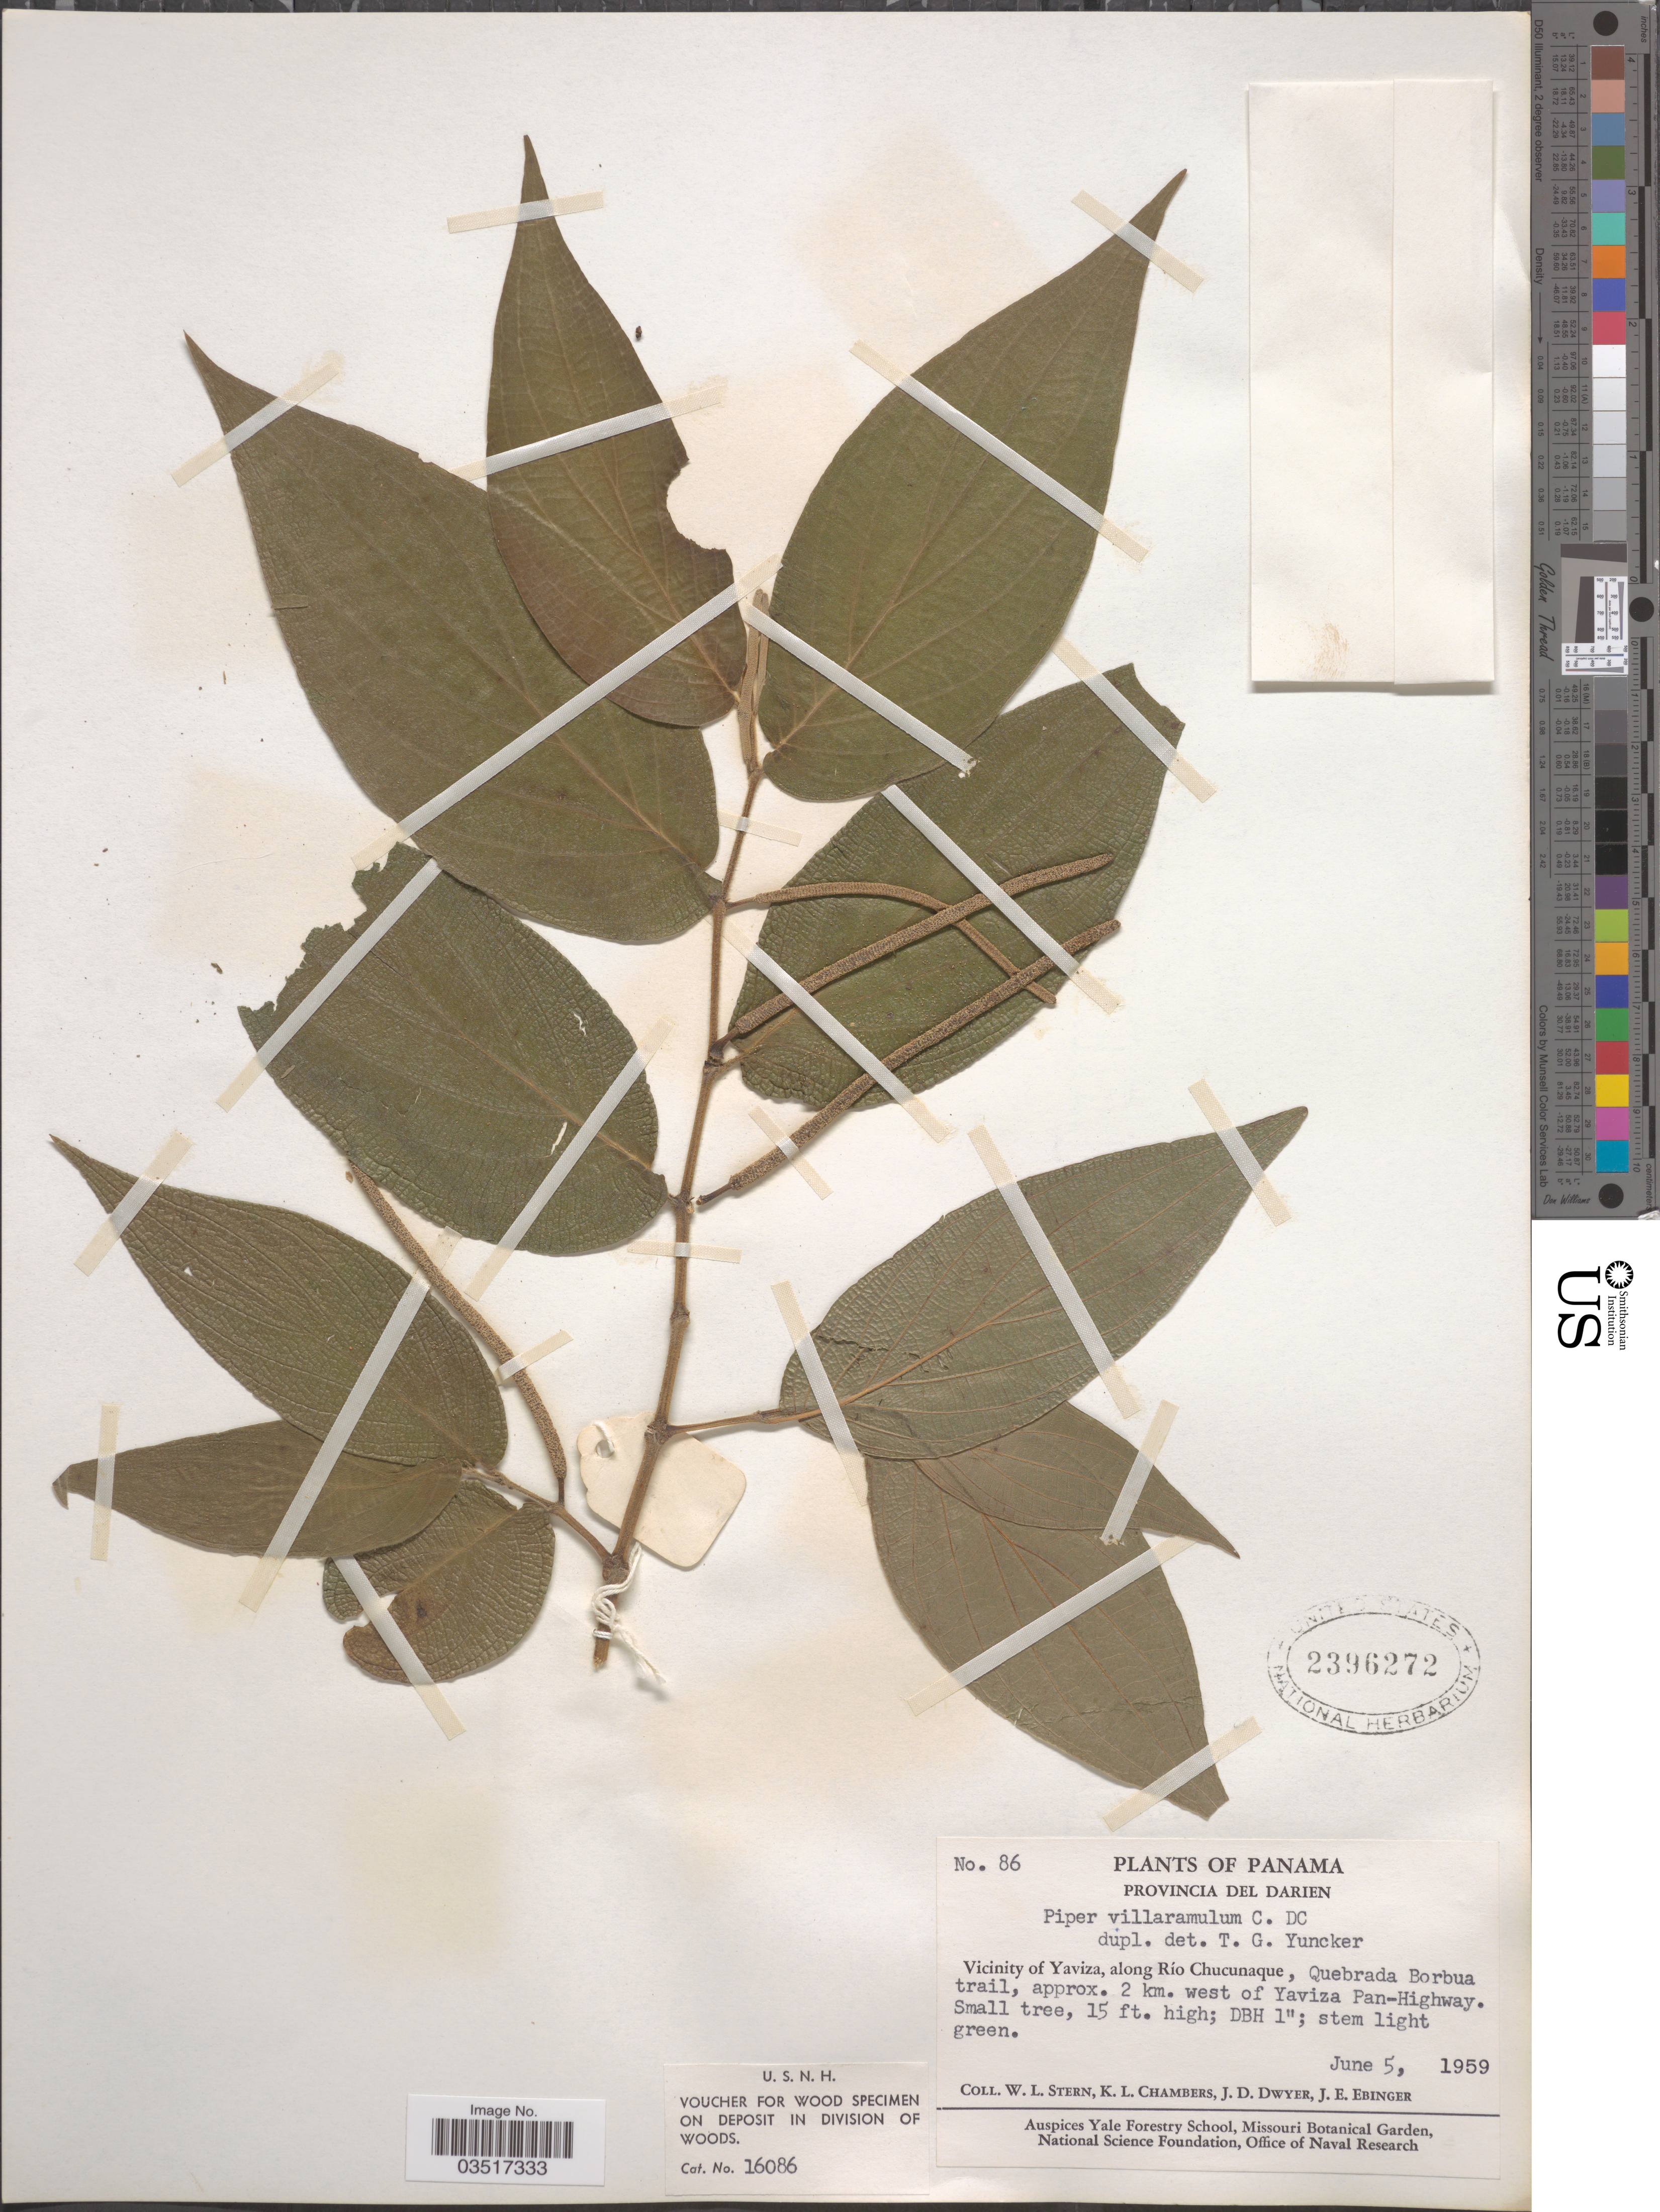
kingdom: Plantae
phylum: Tracheophyta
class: Magnoliopsida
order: Piperales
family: Piperaceae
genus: Piper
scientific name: Piper villiramulum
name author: C. DC.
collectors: W. L. Stern, K. Chambers, J. D. Dwyer & J. Ebinger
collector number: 86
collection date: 1959-06-05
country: Panama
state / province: Darien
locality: Vicinity of Yaviza, along Río Chucunaque, Quebrada Borbua trail, approx. 2 km. west of Yaviza Pan-Highway.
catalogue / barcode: US 2396272